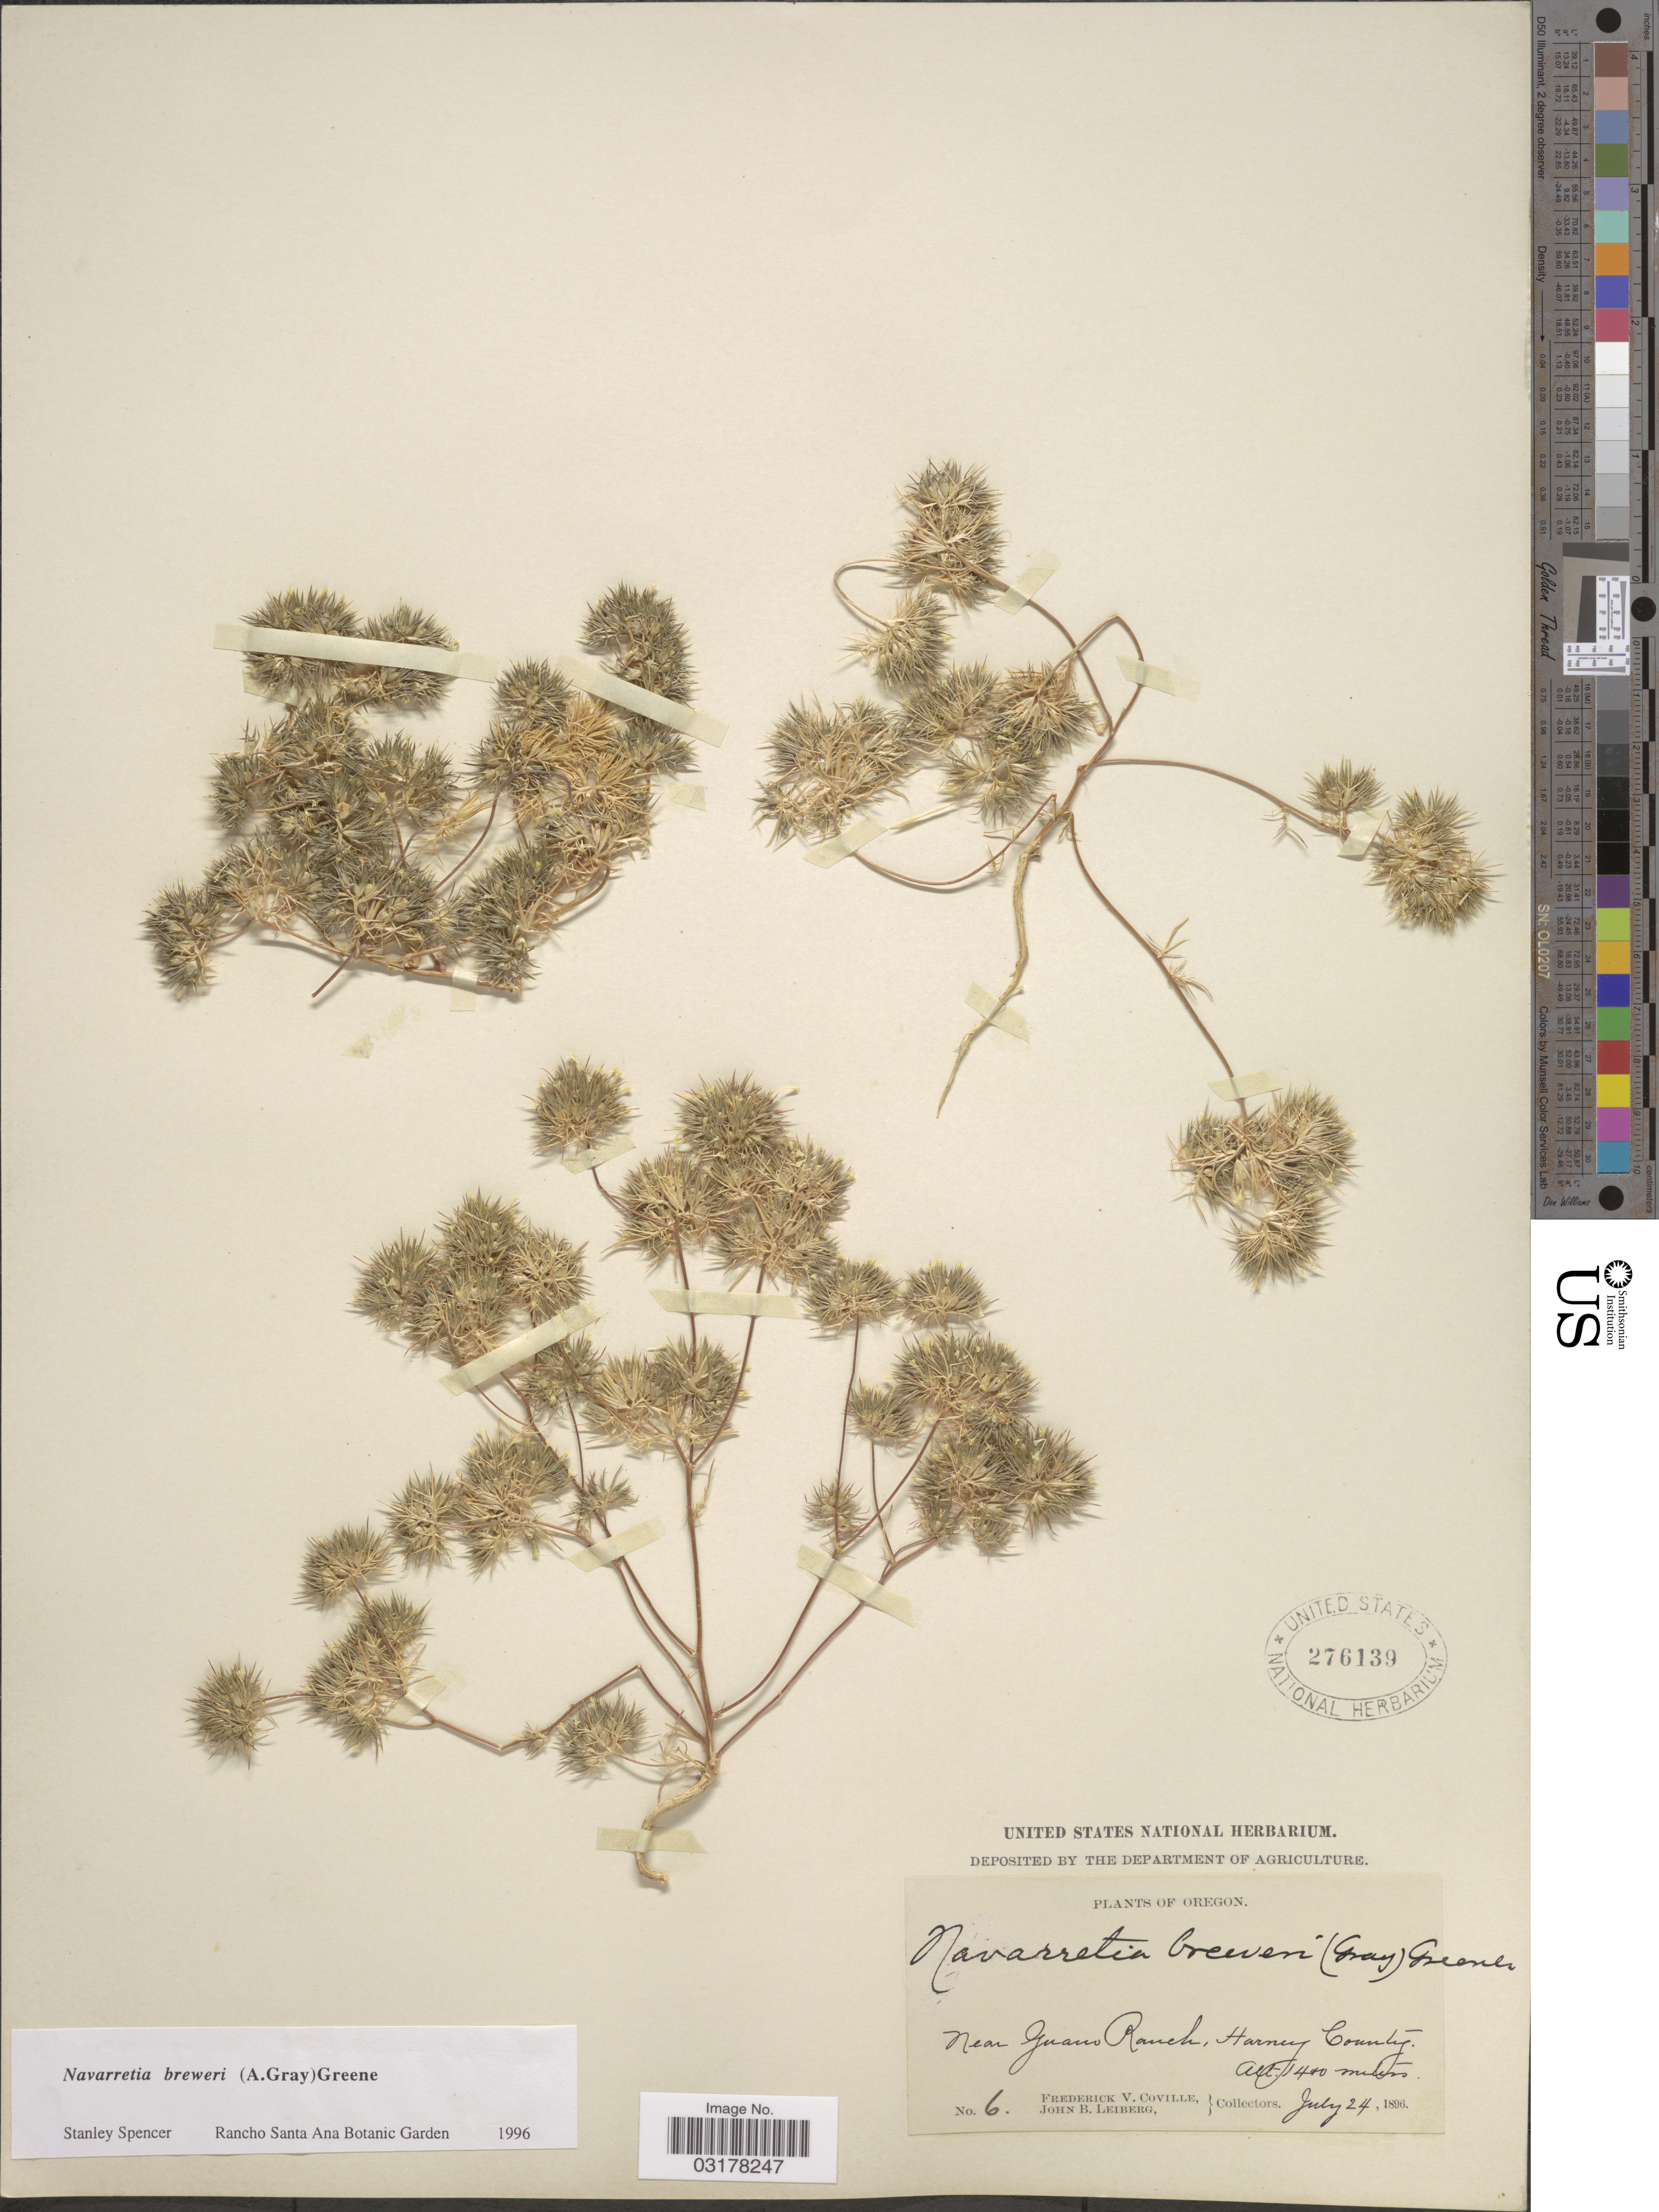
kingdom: Plantae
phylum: Tracheophyta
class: Magnoliopsida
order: Ericales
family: Polemoniaceae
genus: Navarretia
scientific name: Navarretia breweri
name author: (A. Gray) Greene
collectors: F. V. Coville & J. B. Leiberg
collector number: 6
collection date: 1896-07-24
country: United States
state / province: Oregon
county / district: Harney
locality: Near Guano Ranch, Harney County.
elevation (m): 1400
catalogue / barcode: US 276139